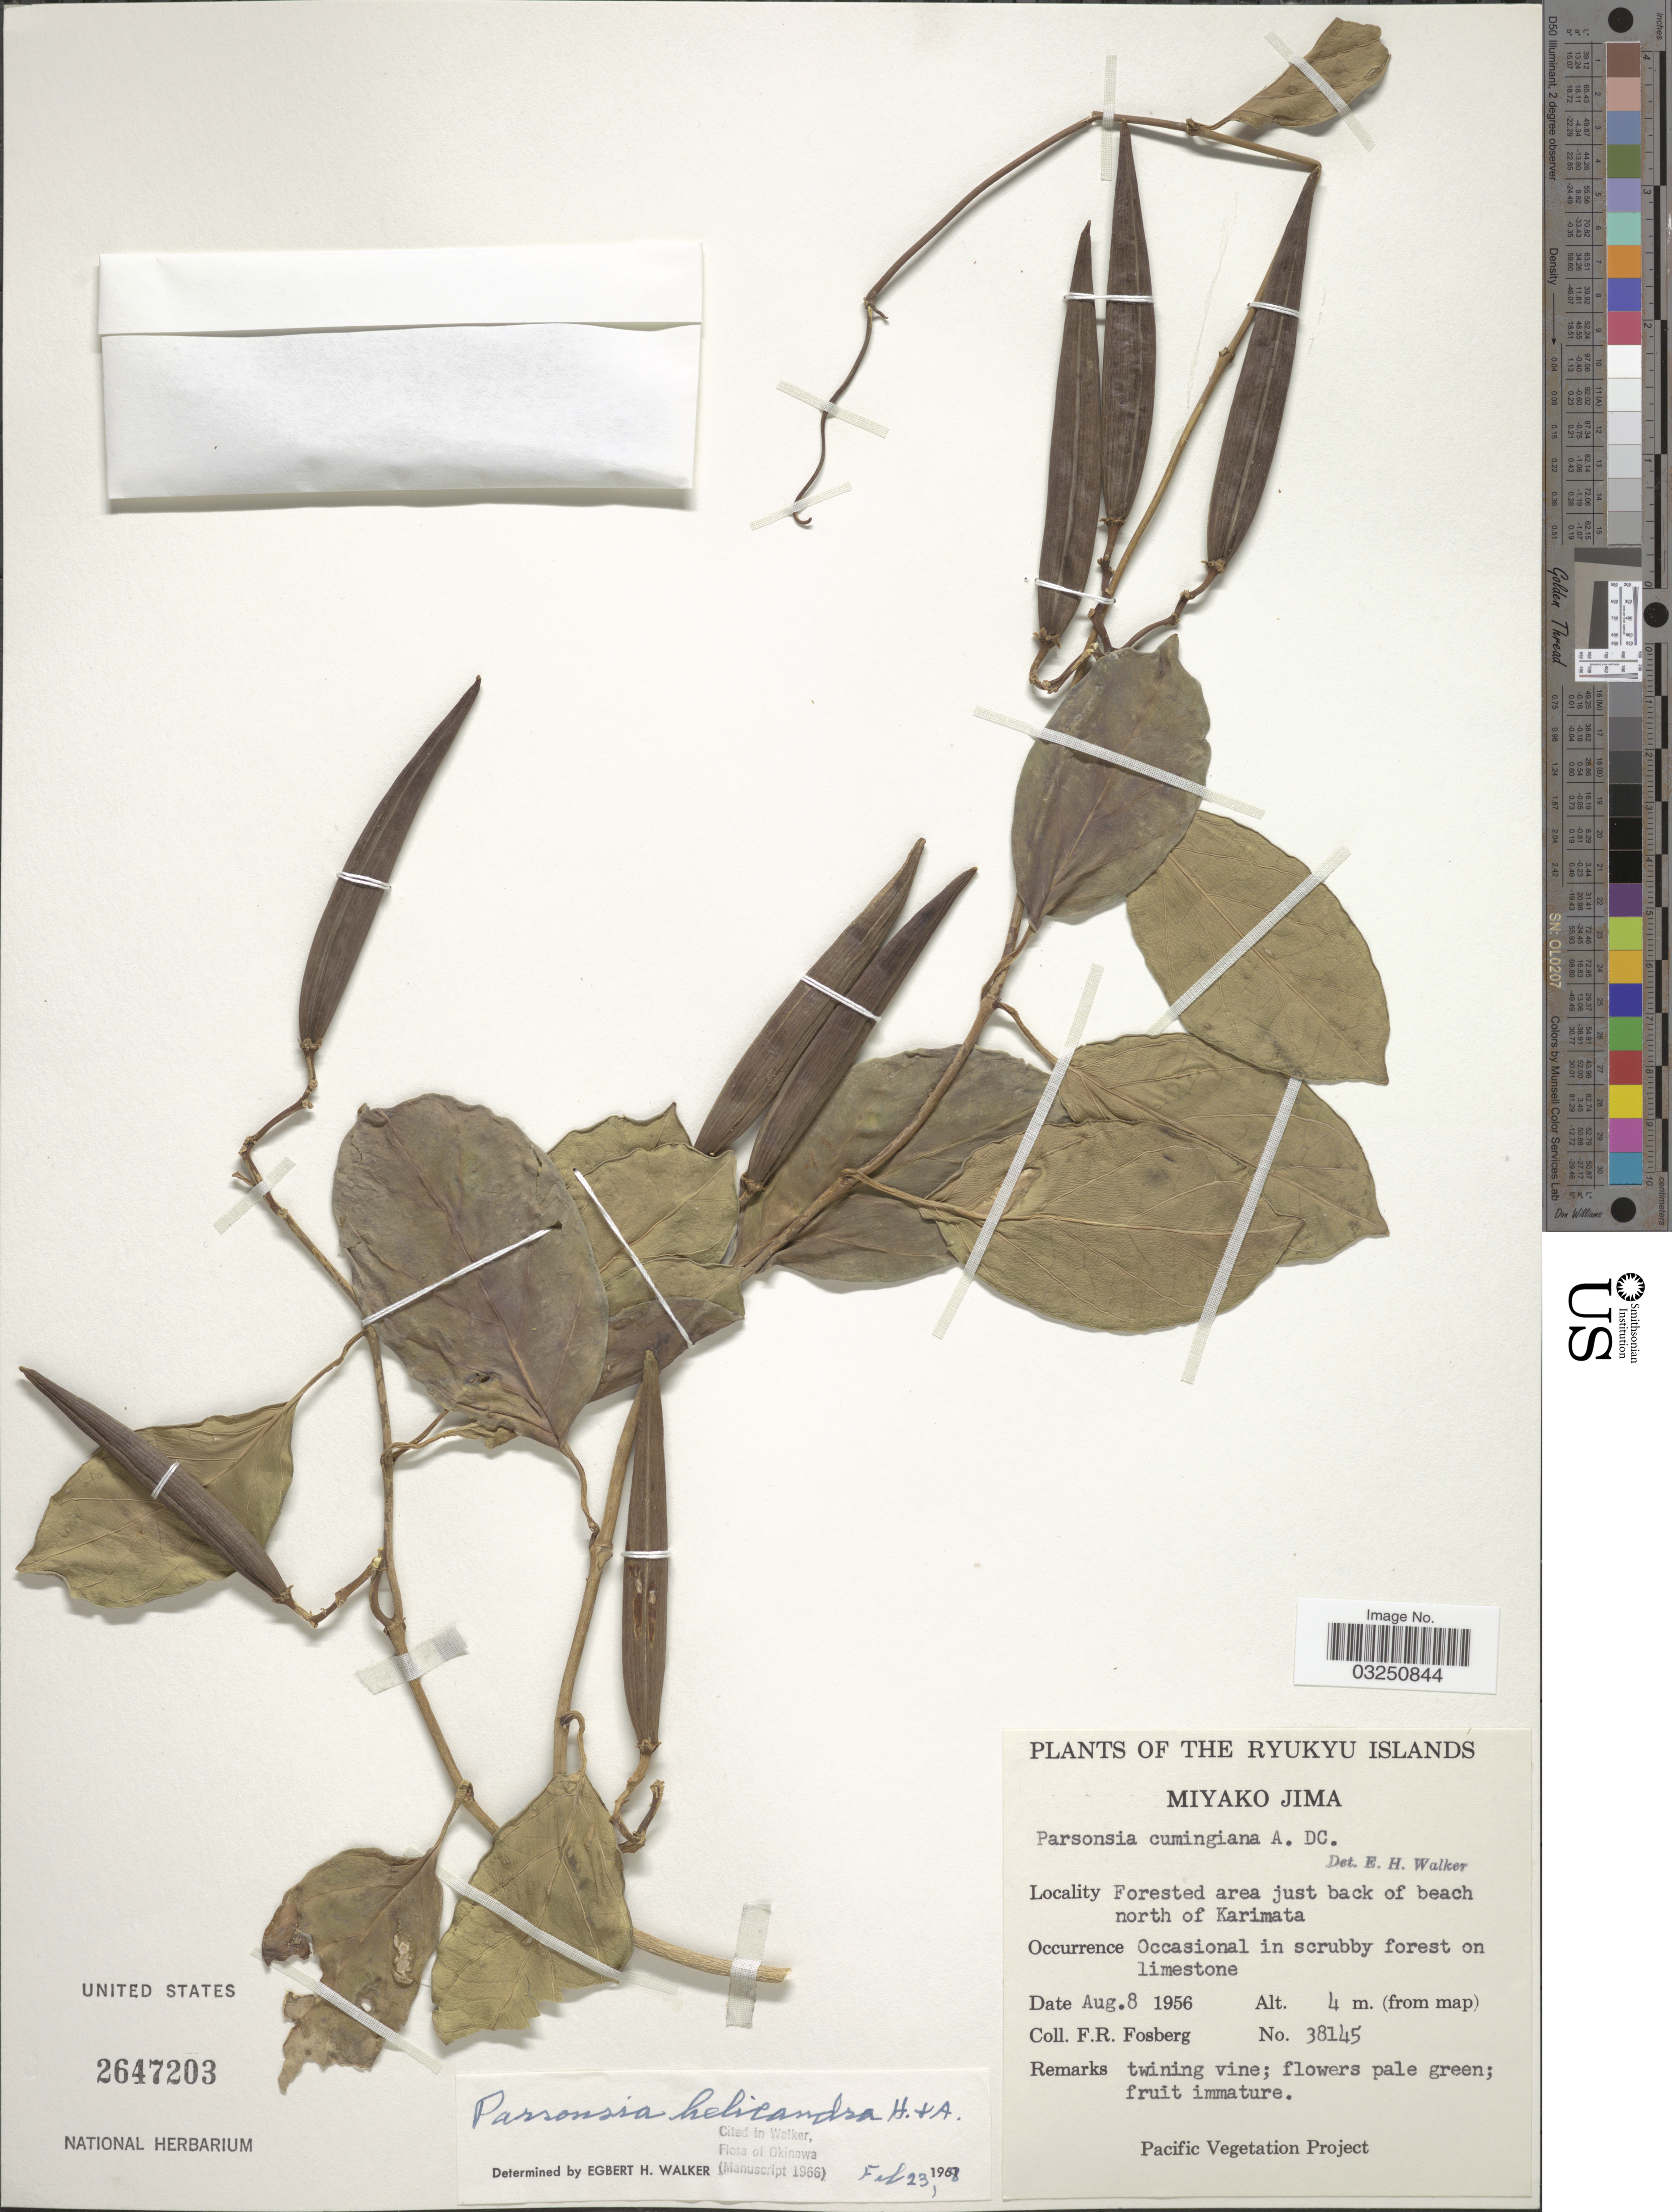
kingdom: Plantae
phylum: Tracheophyta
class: Magnoliopsida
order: Gentianales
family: Apocynaceae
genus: Parsonsia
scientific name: Parsonsia alboflavescens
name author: (Dennst.) Mabberley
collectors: F. R. Fosberg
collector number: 38145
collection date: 1956-08-08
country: Japan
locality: The Ryukyu Islands. Miyako Jima. Forested area just back of beach north of Karimata.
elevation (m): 4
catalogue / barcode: US 2647203